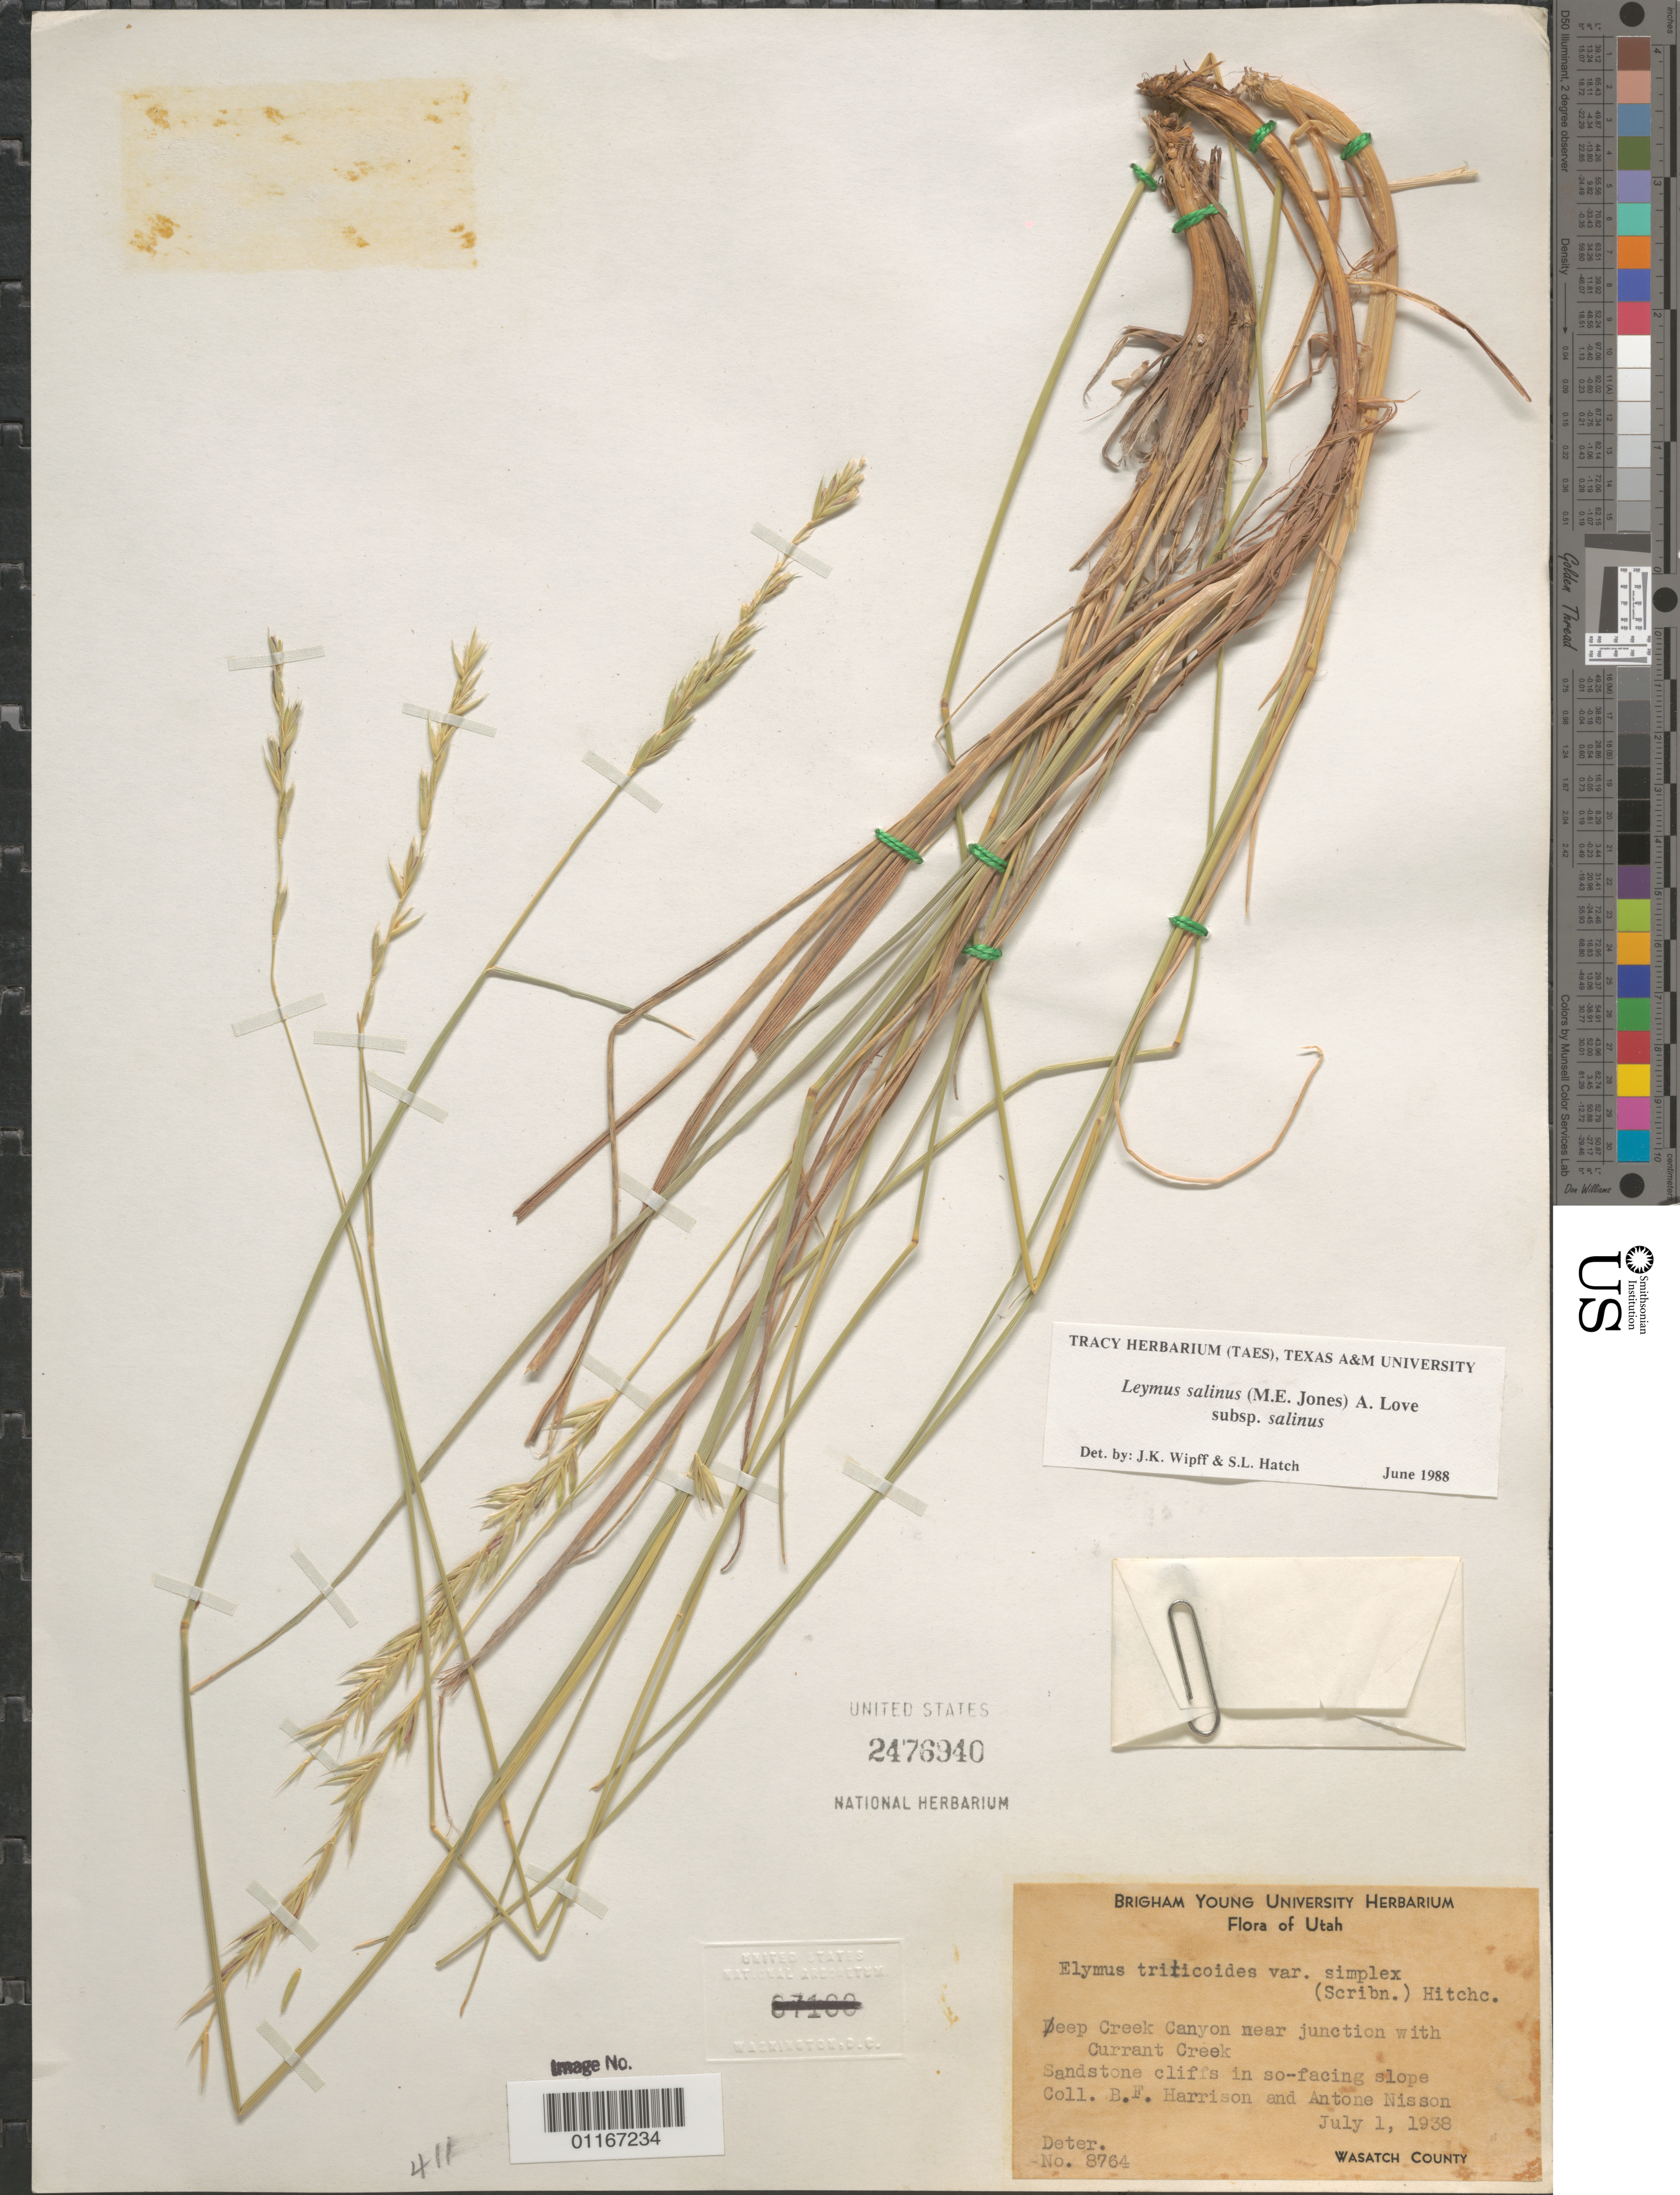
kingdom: Plantae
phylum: Tracheophyta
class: Liliopsida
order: Poales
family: Poaceae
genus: Leymus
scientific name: Leymus salina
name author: (M.E. Jones) Á. Löve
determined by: Wipff, J. K.; Hatch, S. L.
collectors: B. F. Harrison & A. Nisson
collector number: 8764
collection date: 1938-07-01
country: United States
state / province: Utah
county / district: Wasatch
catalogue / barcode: US 2476940